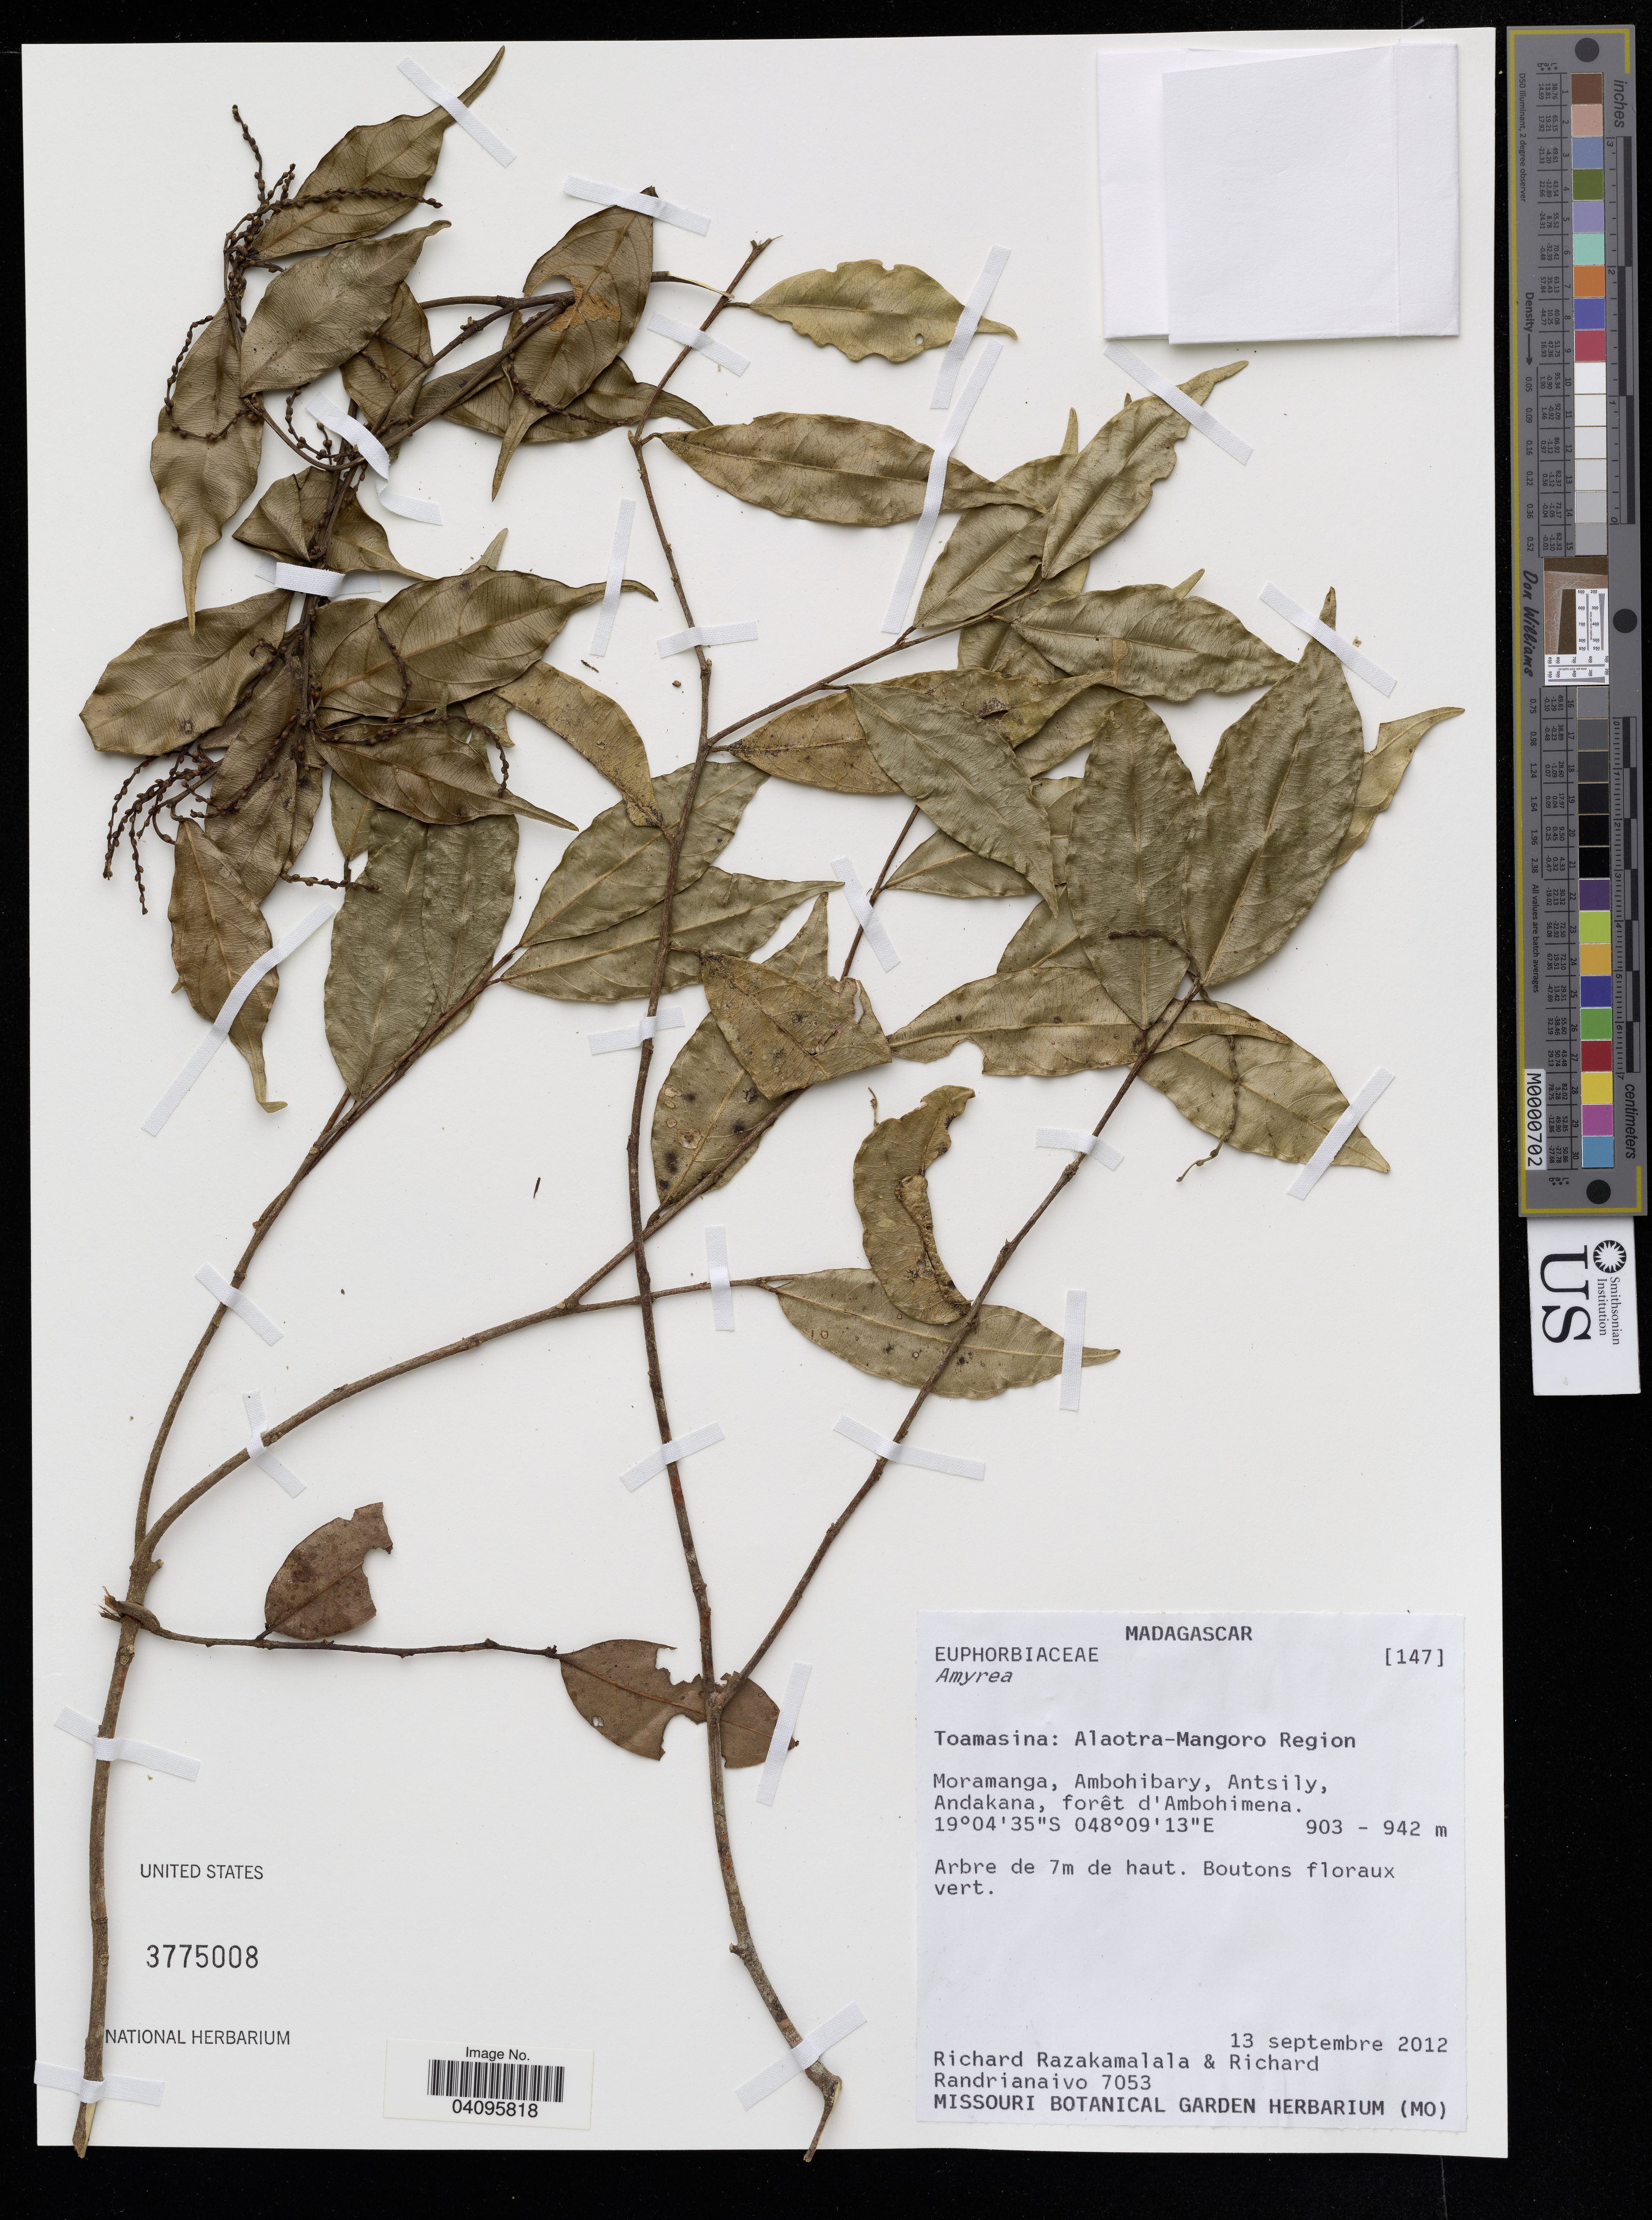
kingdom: Plantae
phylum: Tracheophyta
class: Magnoliopsida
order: Malpighiales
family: Euphorbiaceae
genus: Amyrea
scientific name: Amyrea sp.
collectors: R. Razakamalala & R. Randrianaivo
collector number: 7053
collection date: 2012-09-13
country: Madagascar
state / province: Toamasina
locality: Alaotra-Mangoro Region, Moramanga, Ambohibary, Antsily, Andakana, forêt d'Ambohimena.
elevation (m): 903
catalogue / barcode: US 3775008